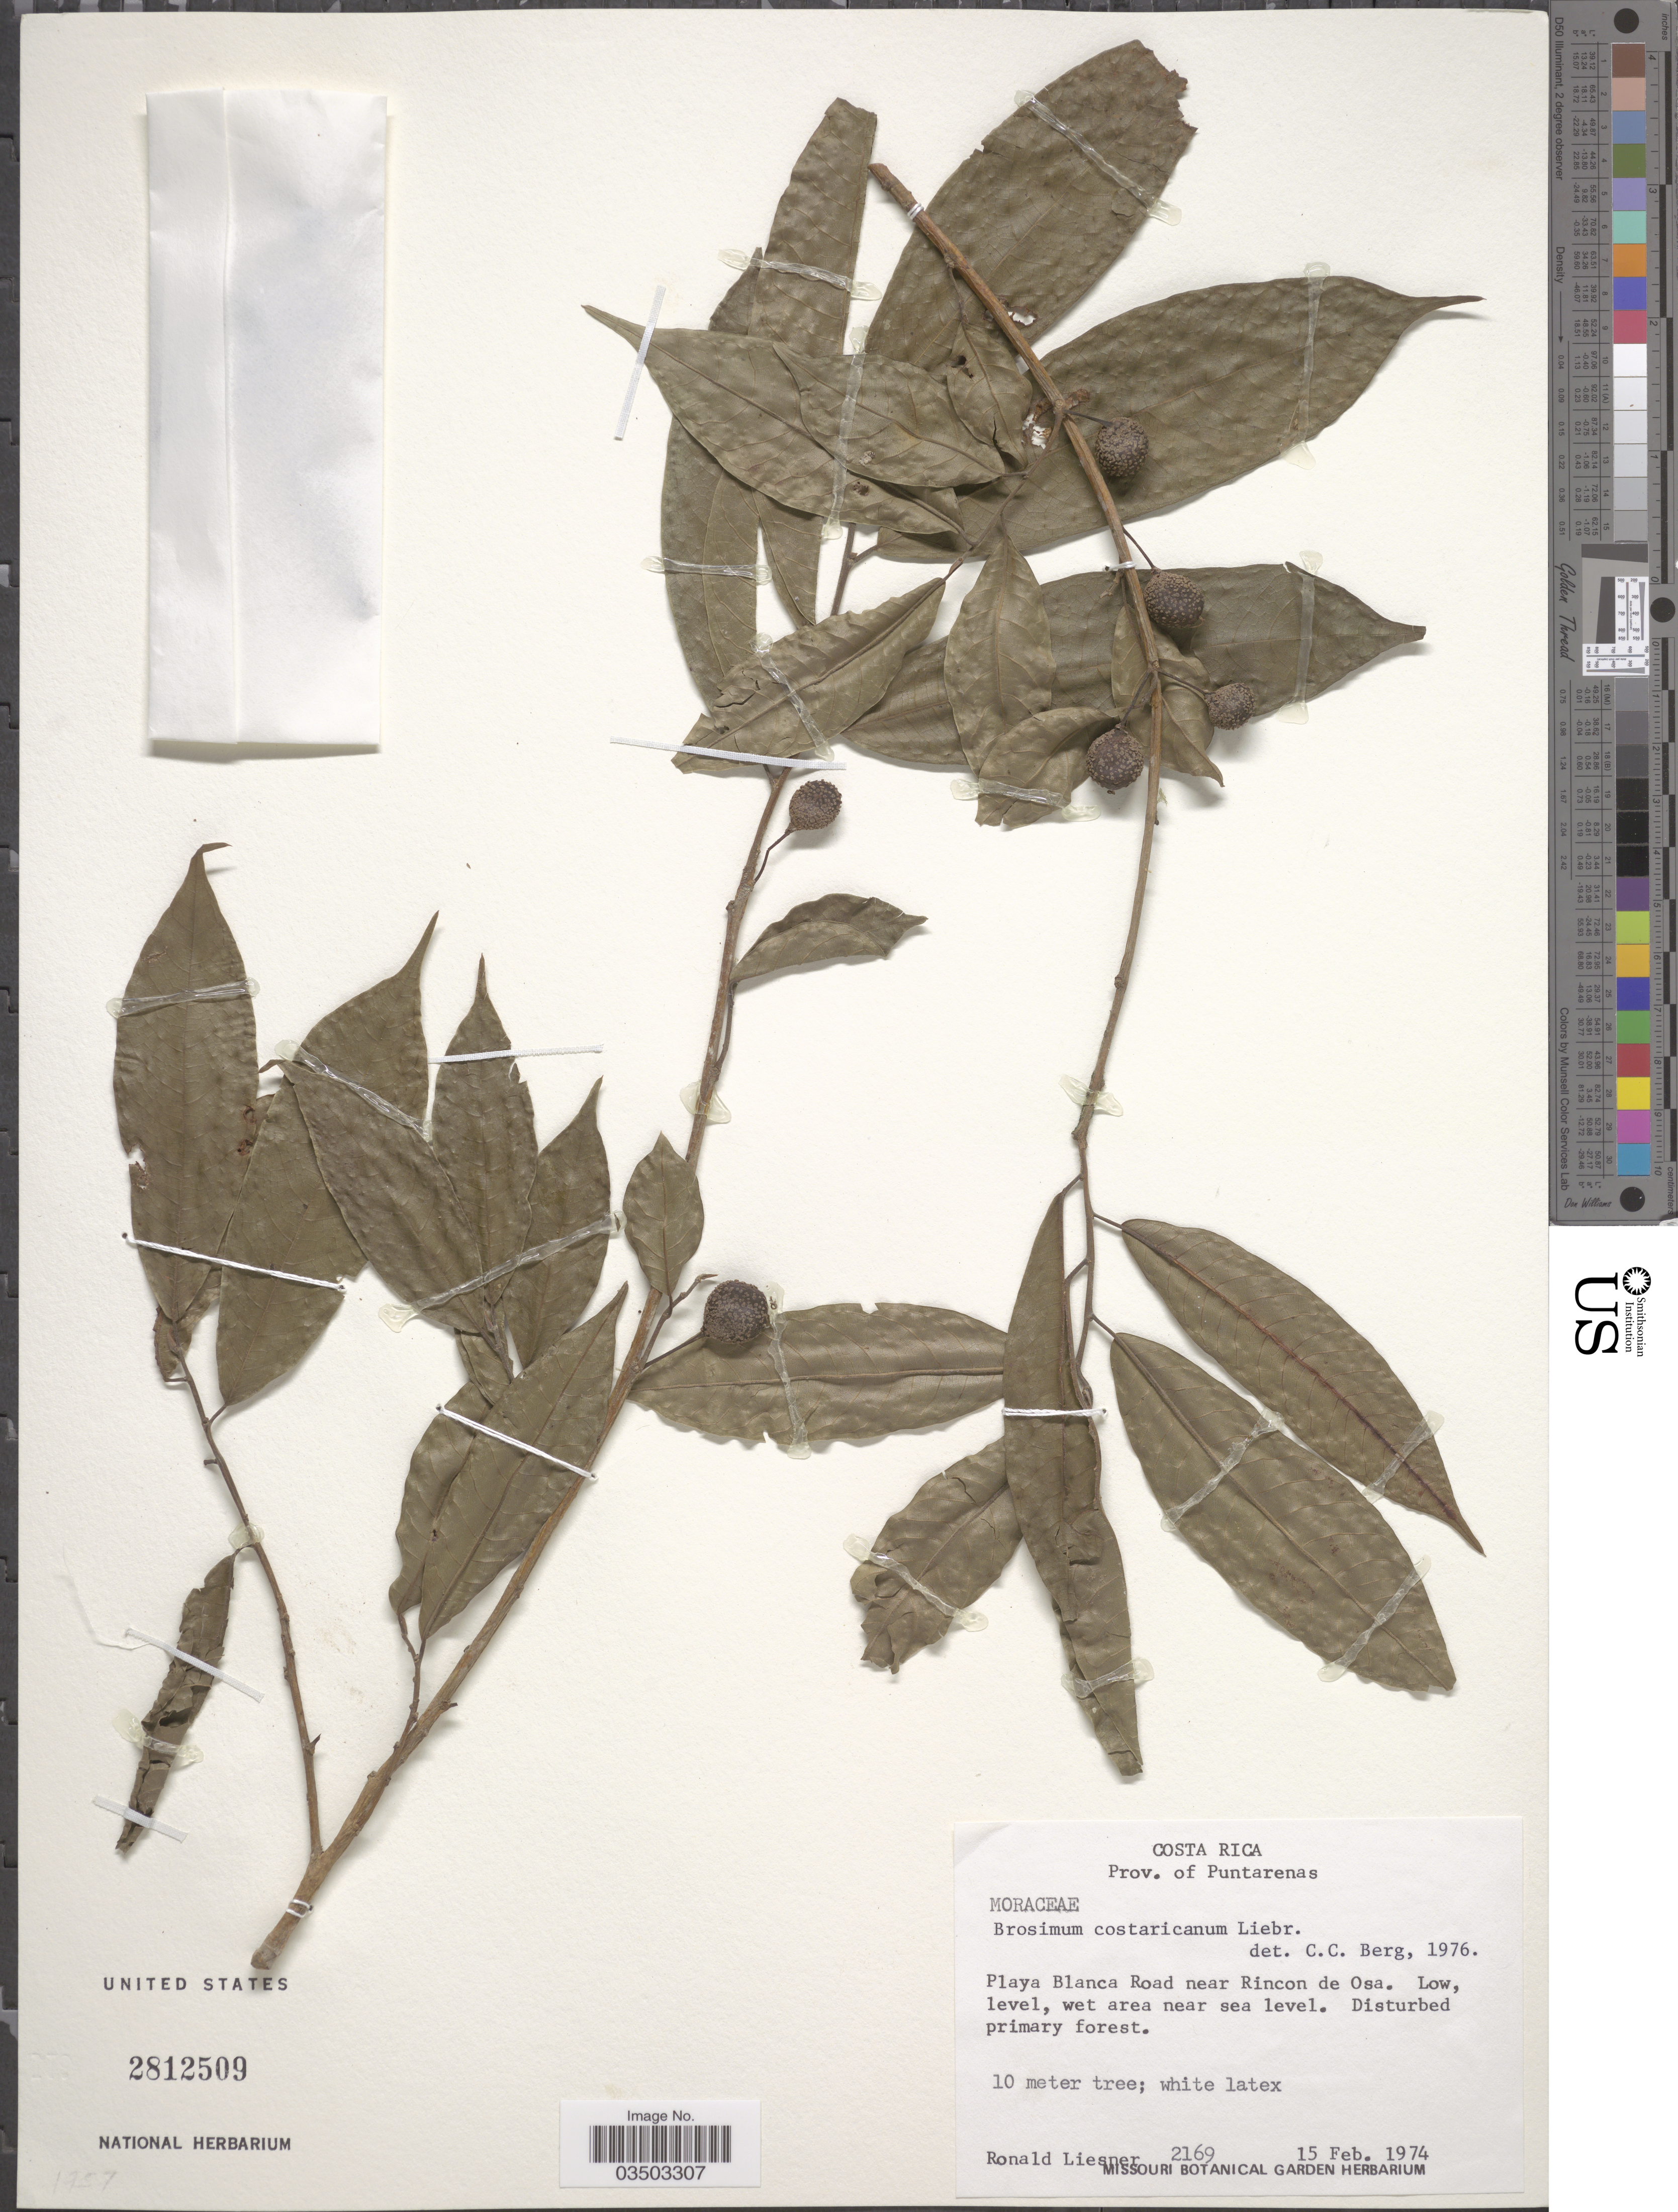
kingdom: Plantae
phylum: Tracheophyta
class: Magnoliopsida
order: Rosales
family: Moraceae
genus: Brosimum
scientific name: Brosimum costaricanum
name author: Liebm.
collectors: R. L. Liesner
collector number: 2169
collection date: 1974-02-15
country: Costa Rica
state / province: Puntarenas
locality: Playa Blanca Road near Rincon de Osa. Low, level, wet area near sea level.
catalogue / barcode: US 2812509